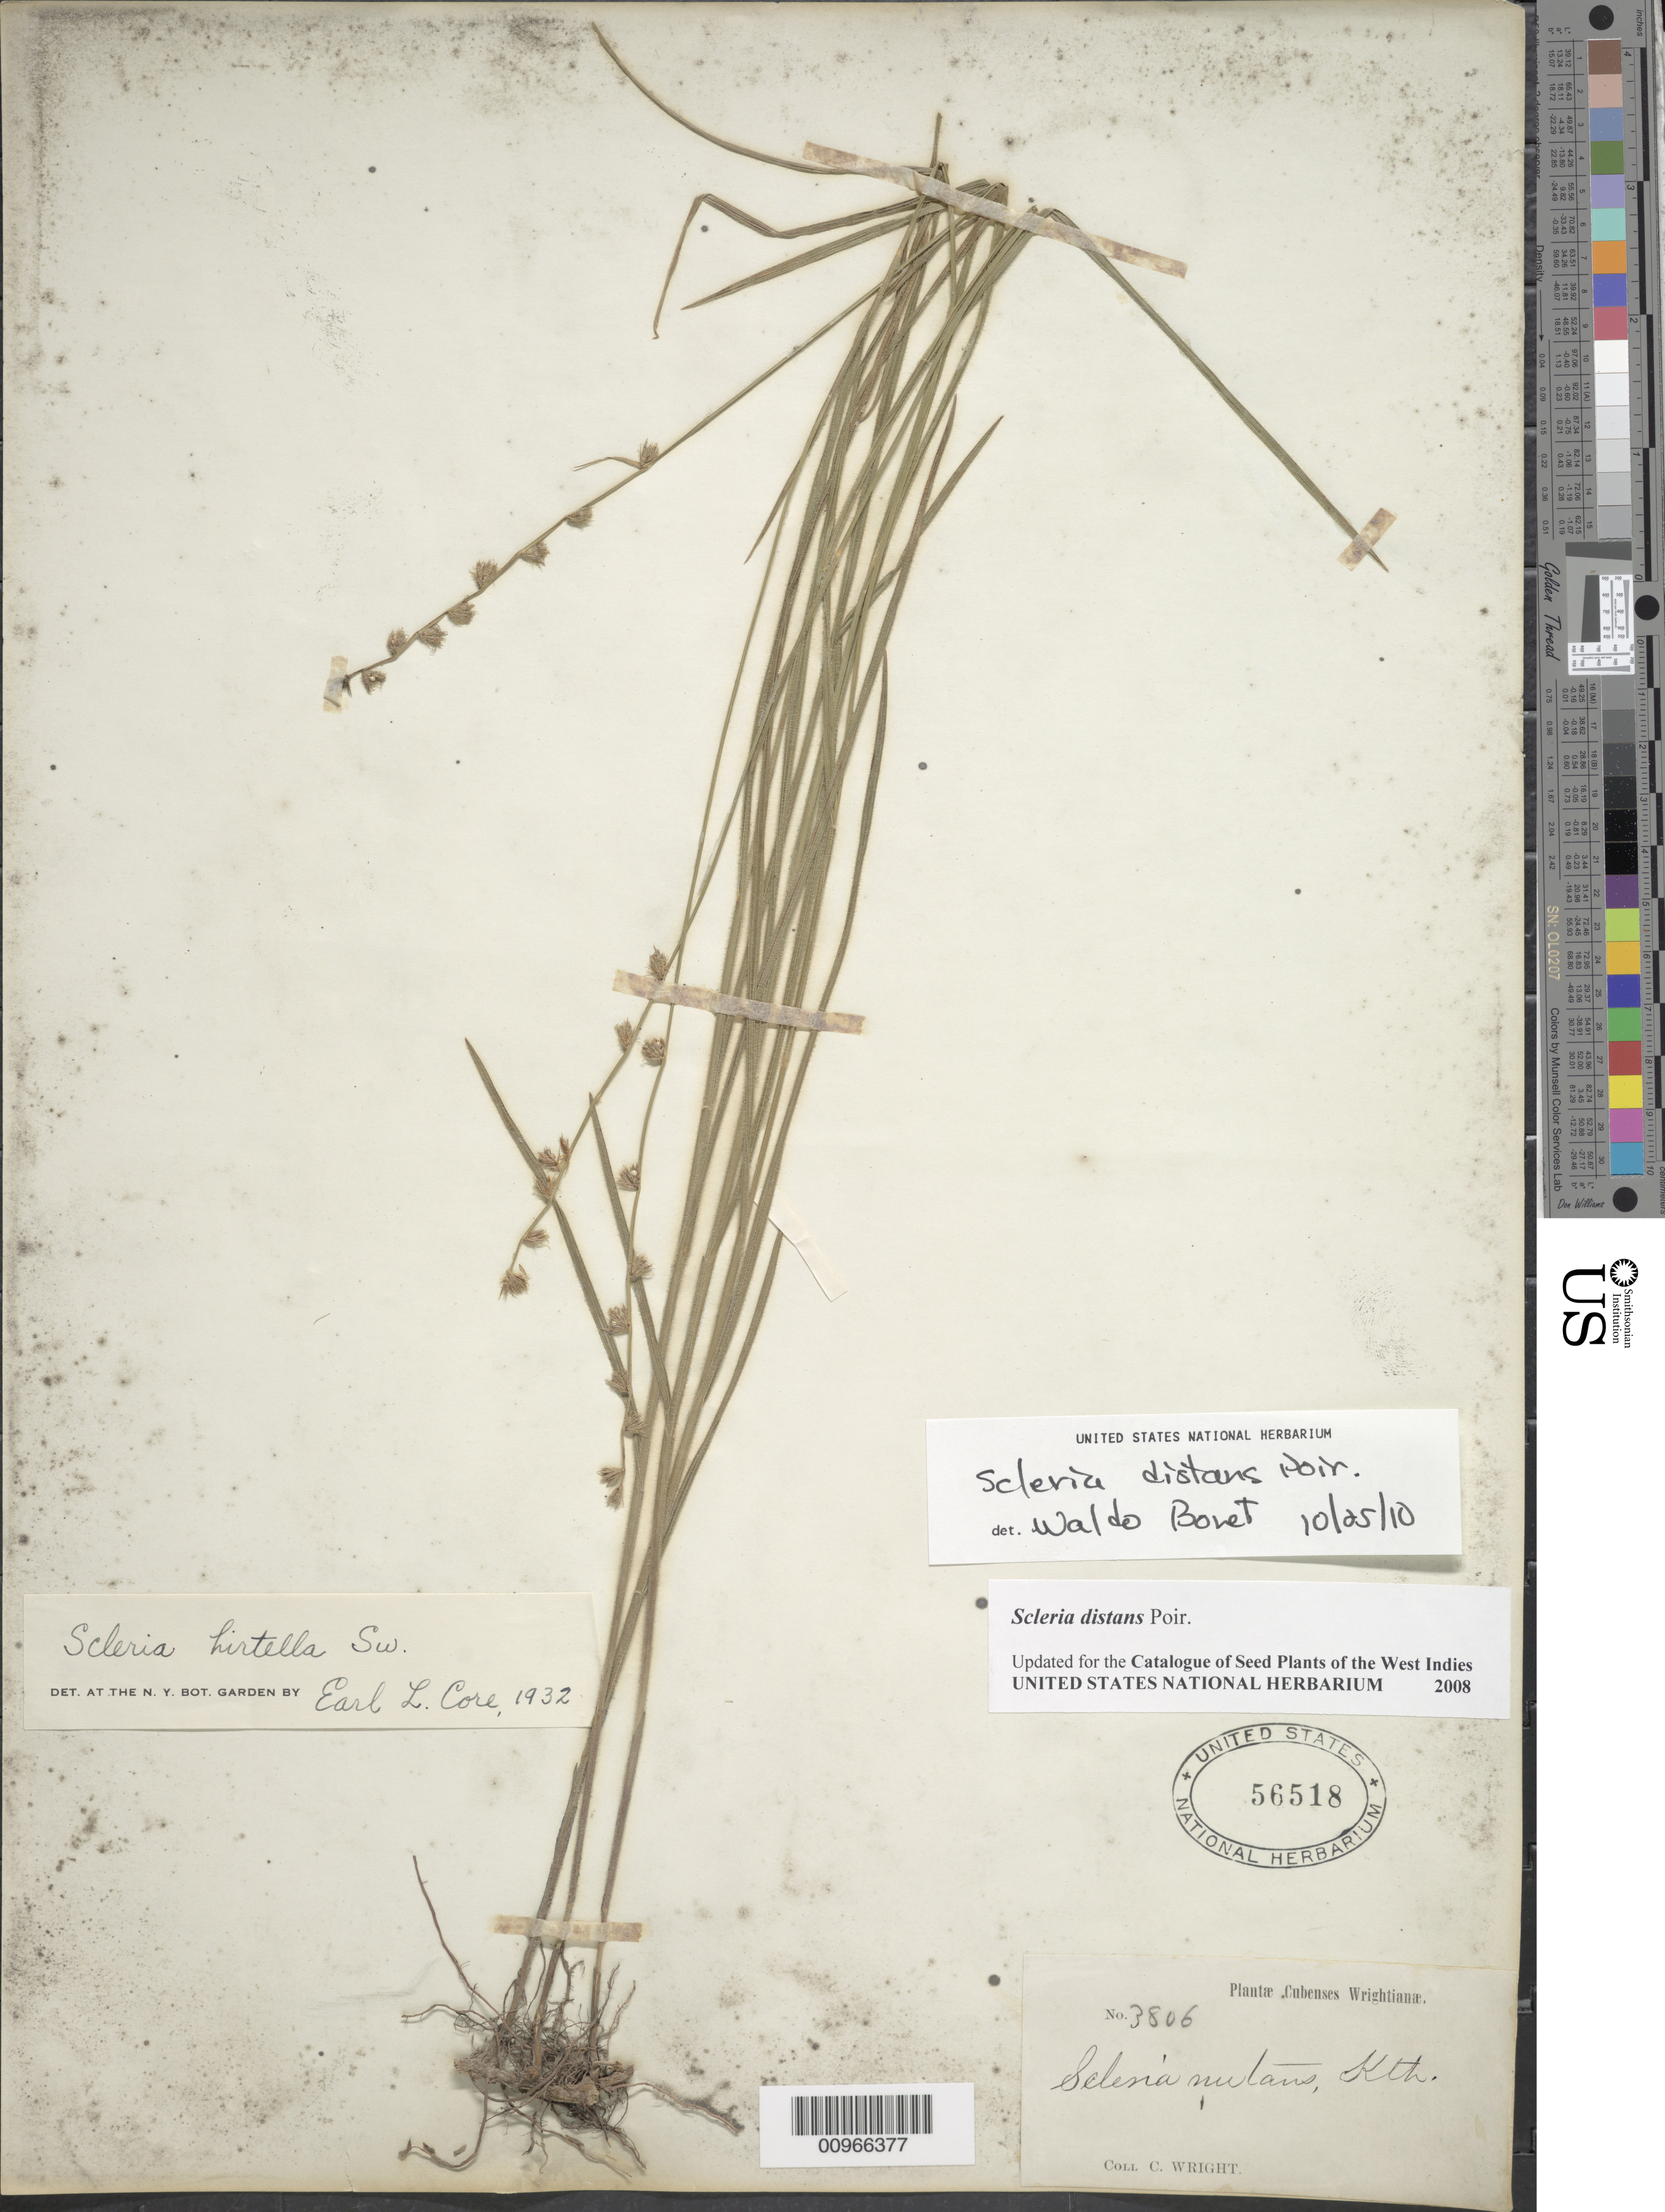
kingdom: Plantae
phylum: Tracheophyta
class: Liliopsida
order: Poales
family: Cyperaceae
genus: Scleria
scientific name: Scleria distans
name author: Poir.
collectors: C. Wright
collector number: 3806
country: Cuba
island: Cuba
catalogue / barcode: US 56518